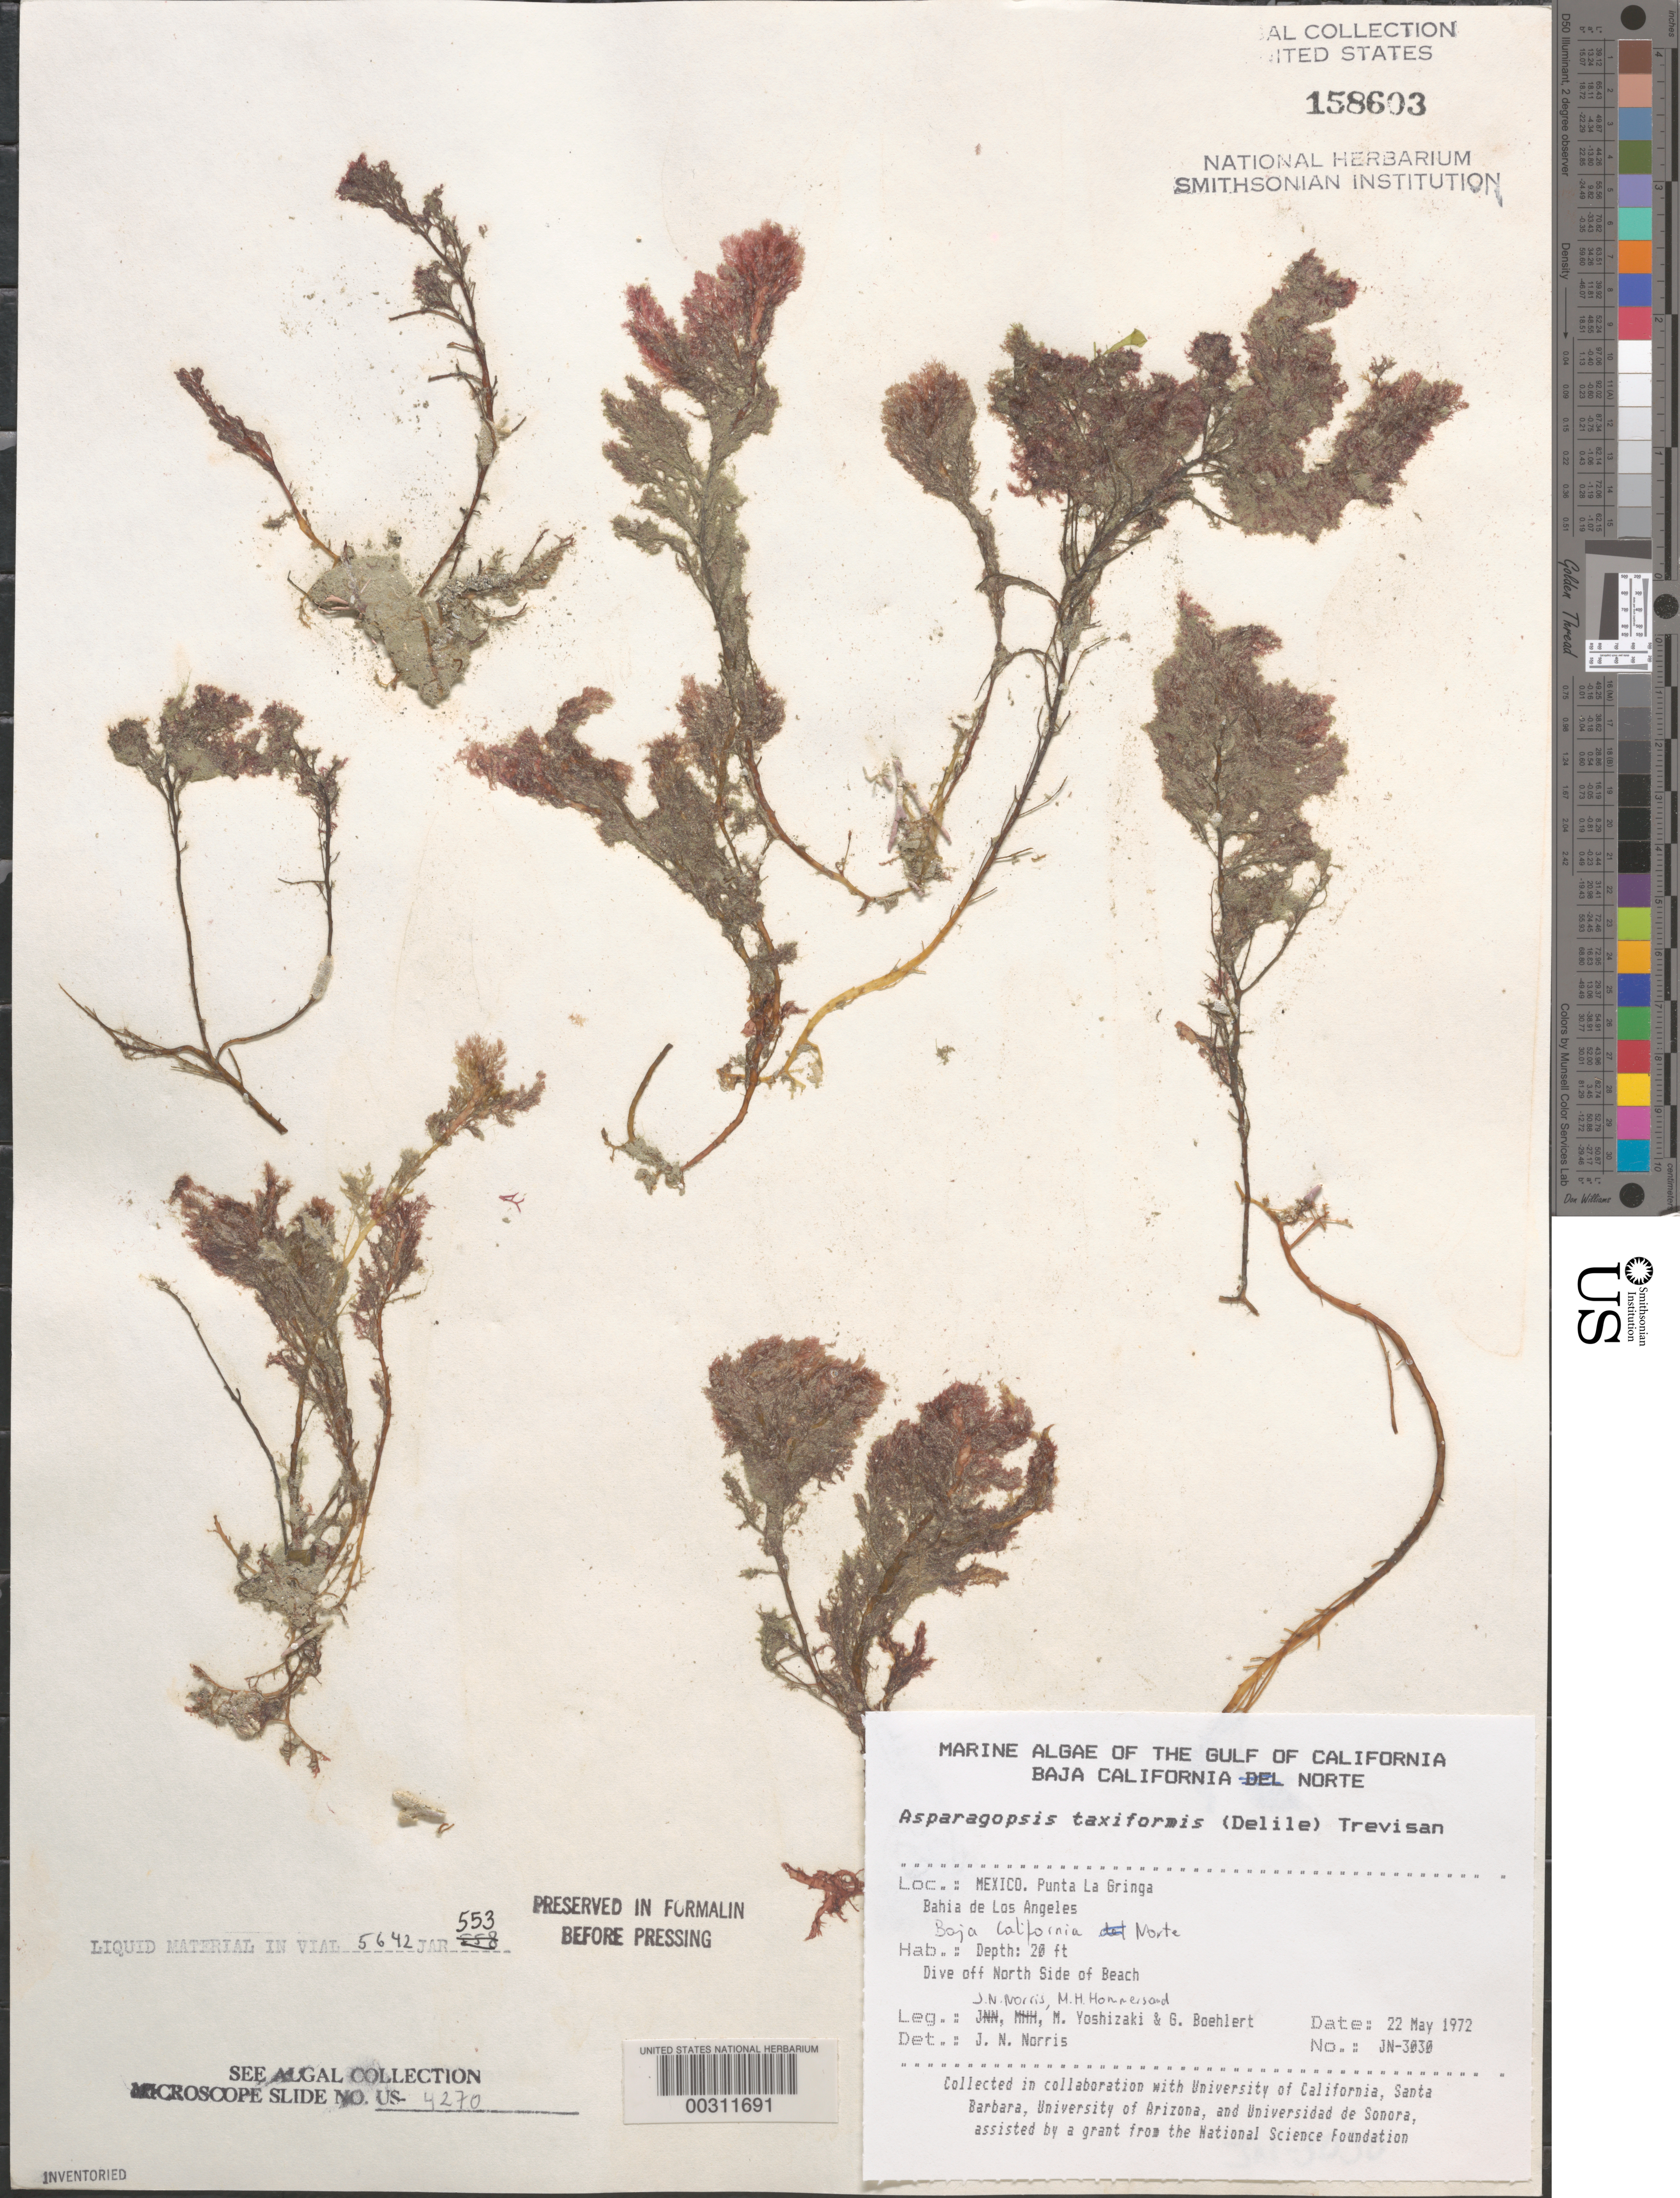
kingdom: Plantae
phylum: Rhodophyta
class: Florideophyceae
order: Bonnemaisoniales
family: Bonnemaisoniaceae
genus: Asparagopsis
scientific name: Asparagopsis taxiformis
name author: (Delile) Trevis.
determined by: Norris, James N.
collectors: J. N. Norris, M. H. Hommersand, M. Yoshizaki & G. Boehlert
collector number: JN-3030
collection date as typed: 22 May 1972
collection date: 1972-05-22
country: Mexico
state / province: Baja California Norte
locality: Punta La Gringa, Bahia de los Angeles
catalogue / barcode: US 158603